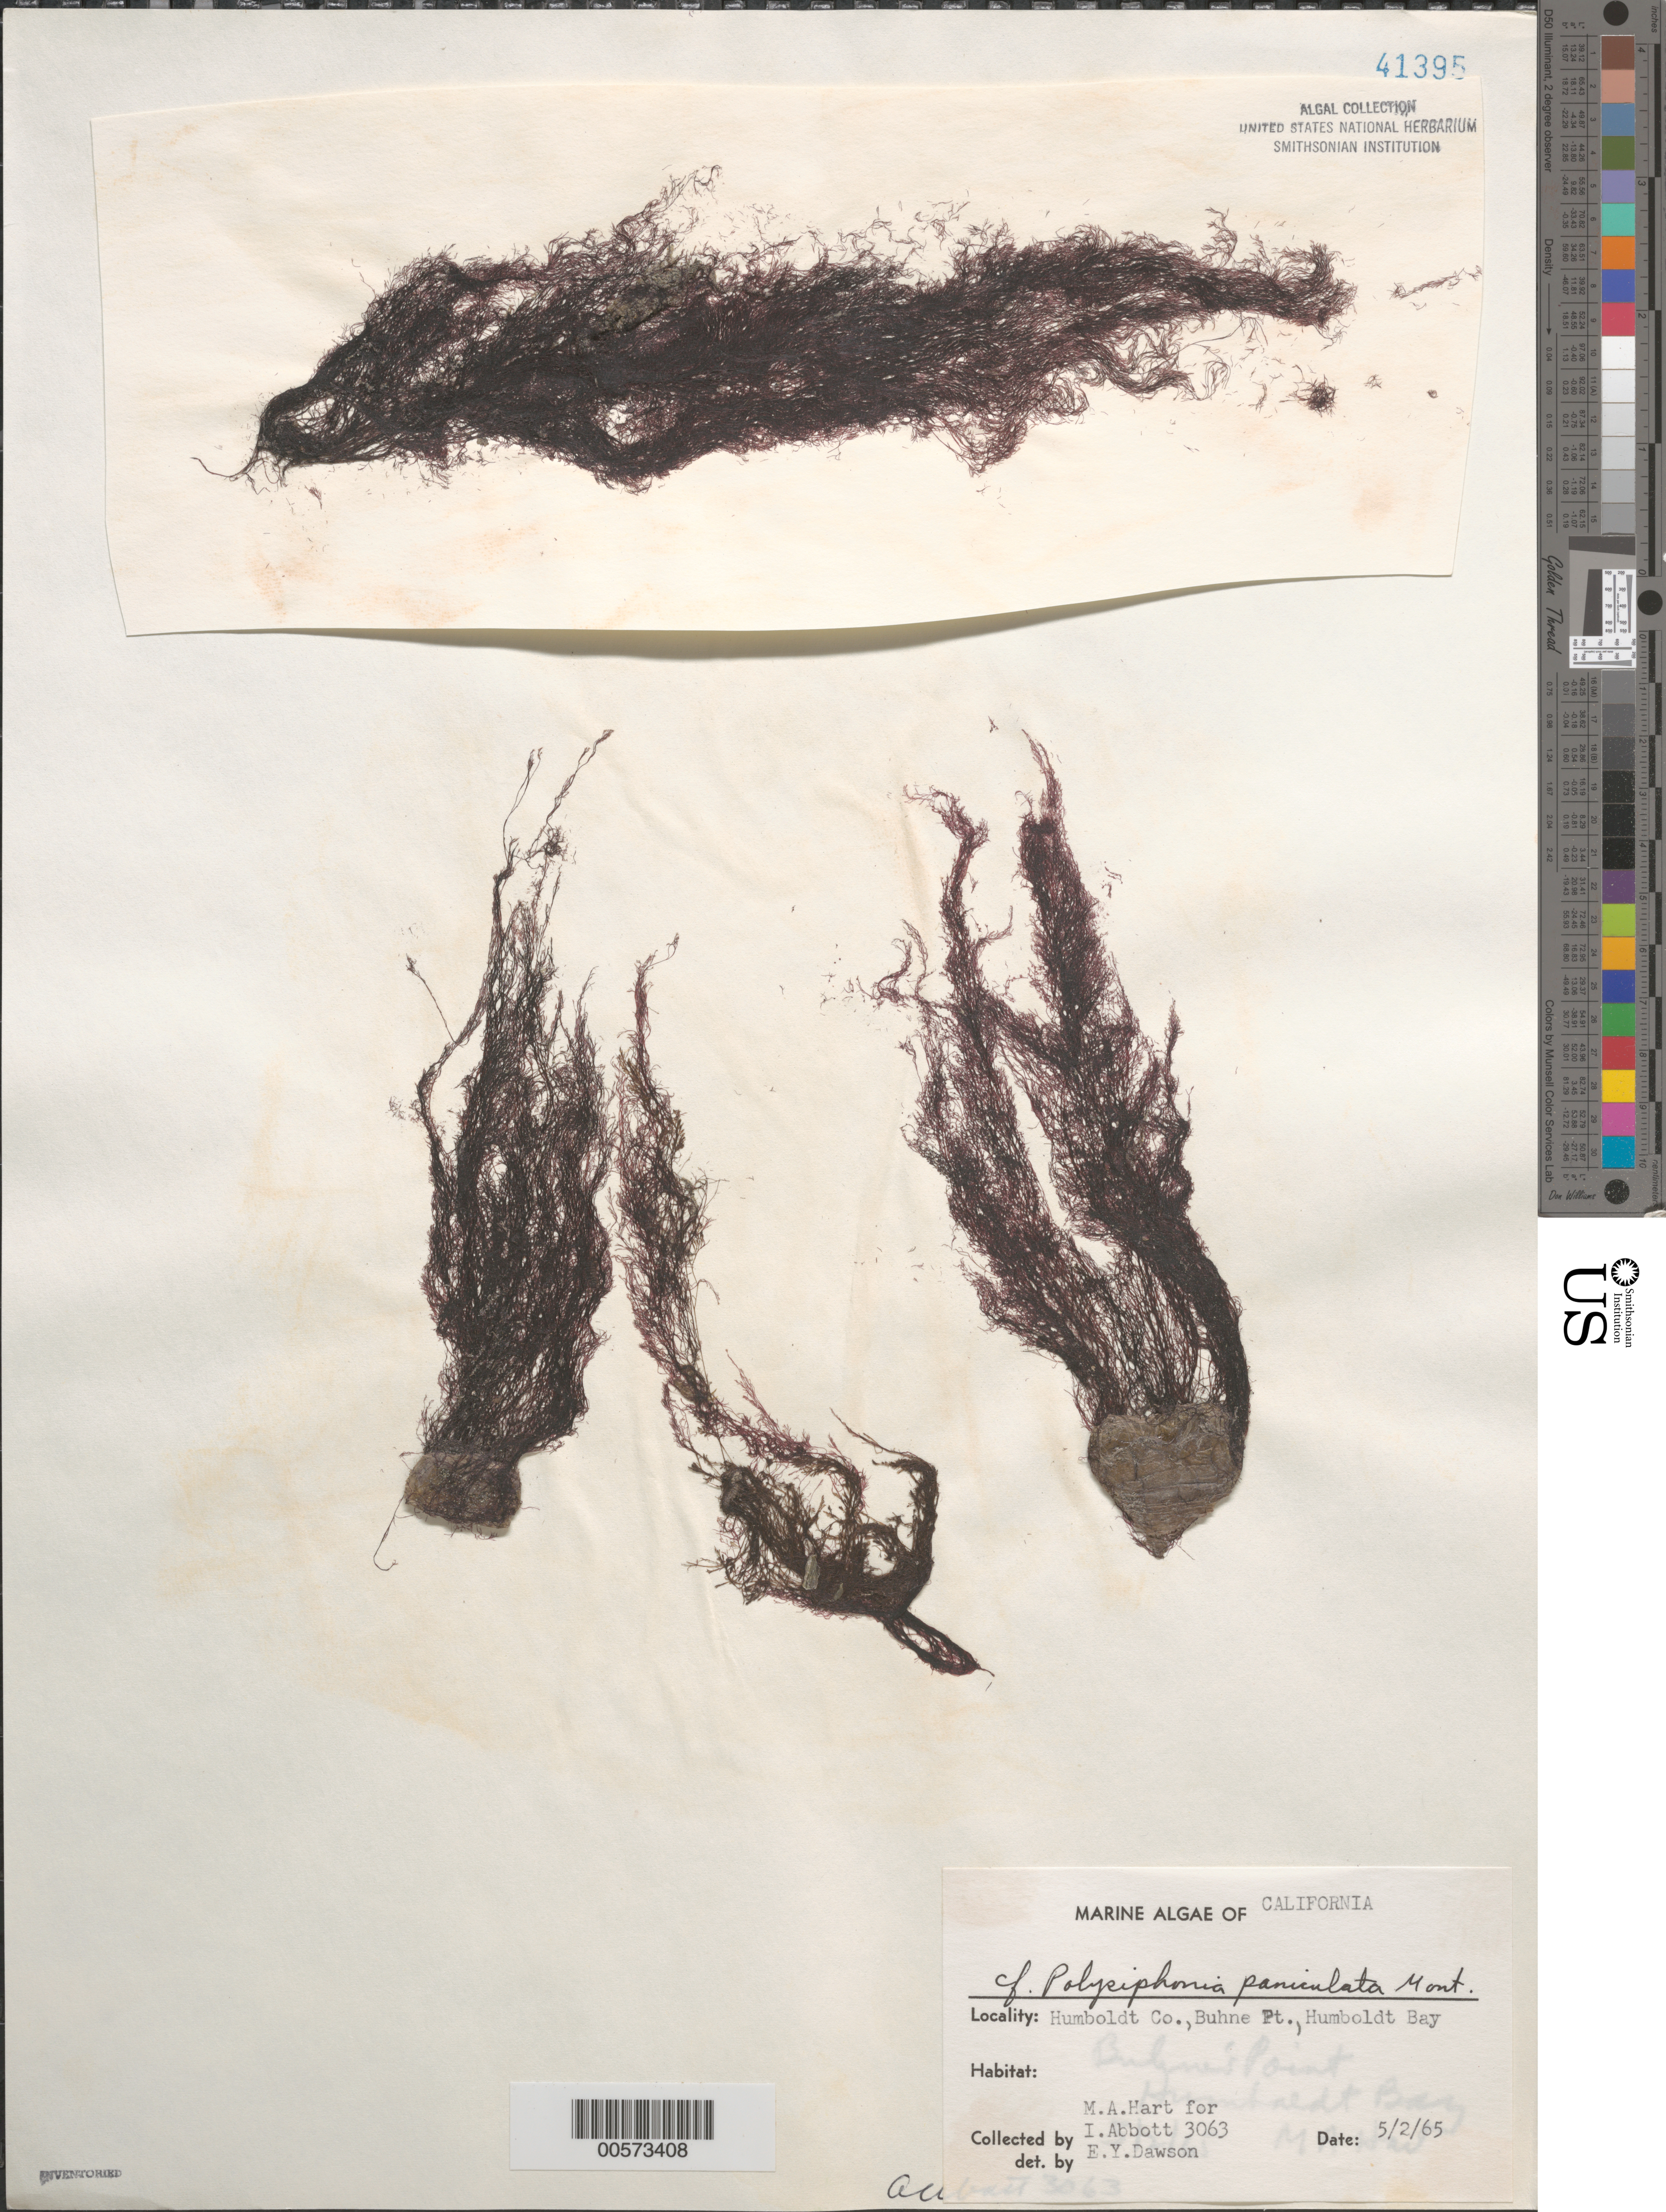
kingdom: Plantae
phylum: Rhodophyta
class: Florideophyceae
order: Ceramiales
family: Rhodomelaceae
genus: Eutrichosiphonia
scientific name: Eutrichosiphonia paniculata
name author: (Mont.) D.E.Bustamante & T.O. Cho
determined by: Algae name updating Project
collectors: M. A. Hart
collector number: IAA 3063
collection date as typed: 02 May 1965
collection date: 1965-05-02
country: United States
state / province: California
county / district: Humboldt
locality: Buhne Point, Humboldt Bay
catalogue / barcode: US 41395